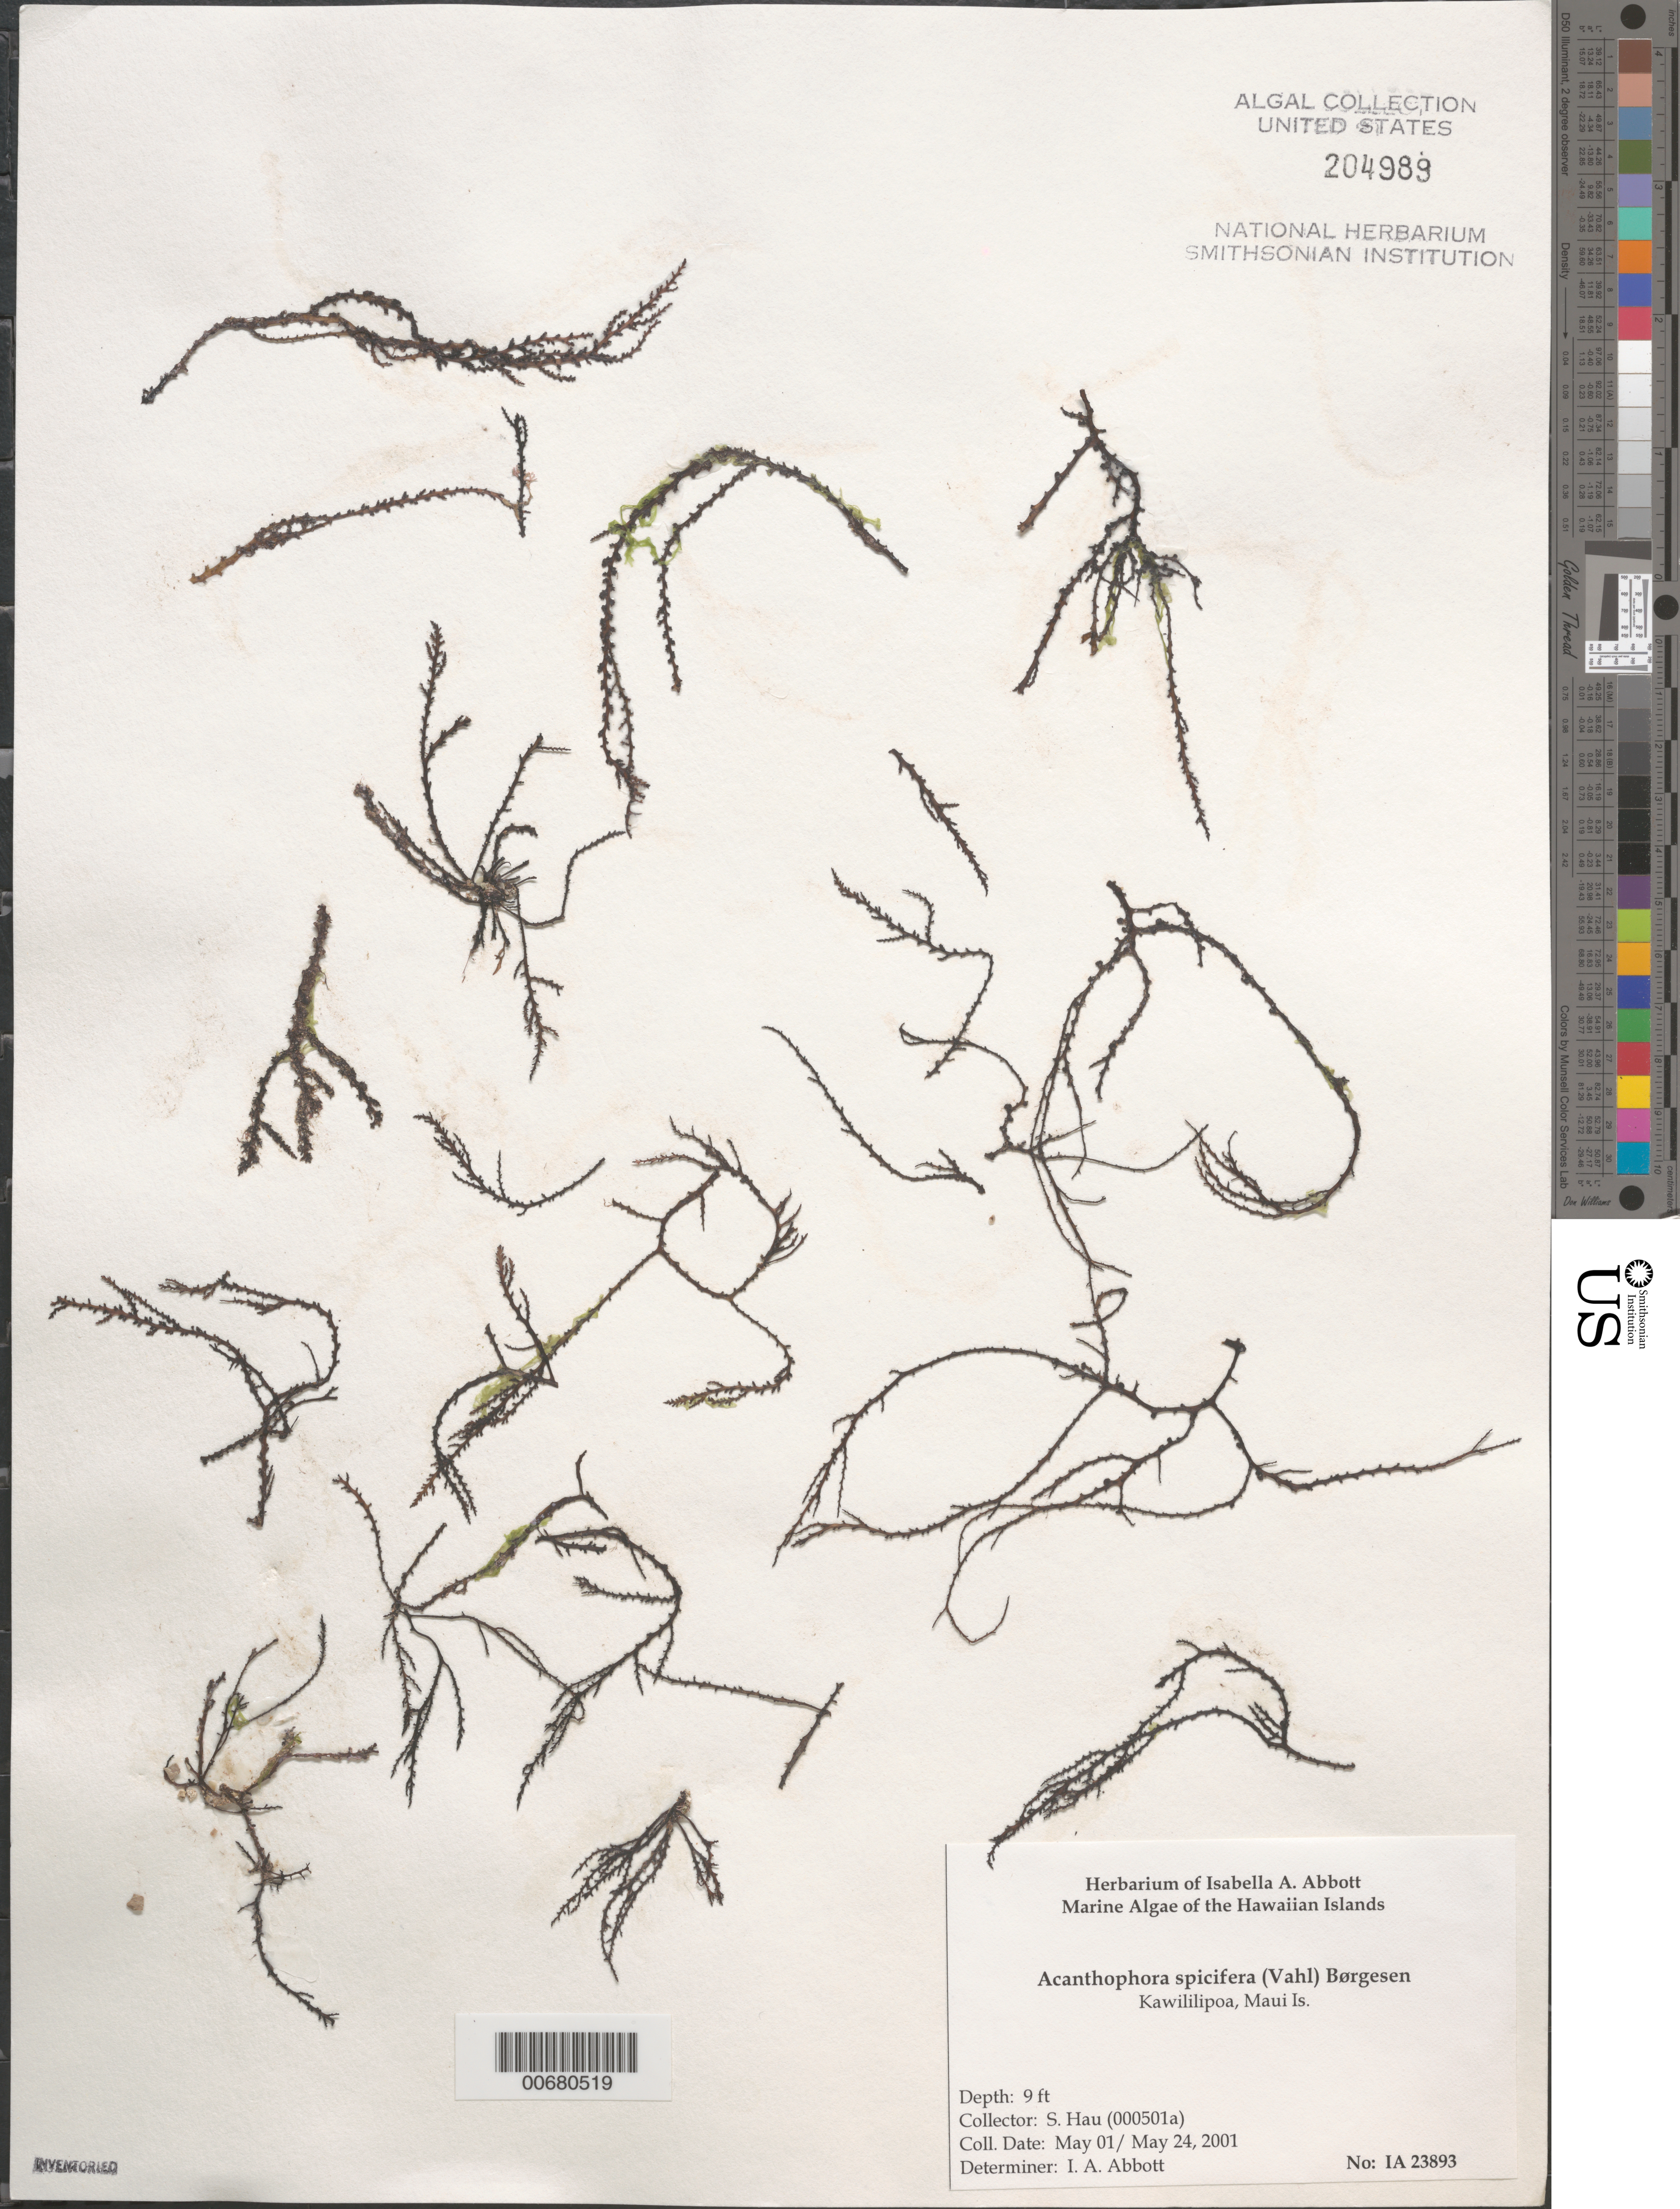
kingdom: Plantae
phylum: Rhodophyta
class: Florideophyceae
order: Ceramiales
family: Rhodomelaceae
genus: Acanthophora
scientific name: Acanthophora spicifera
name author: (Vahl) Børgesen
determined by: Abbott, Isabella A.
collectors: S. Hau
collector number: IAA 23893 & Hau 000501a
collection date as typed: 01 May 2001 to 24 May 2001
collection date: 2001-05-01/2001-05-24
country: United States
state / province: Hawaii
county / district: Maui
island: Maui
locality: Kawililipoa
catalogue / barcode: US 204989